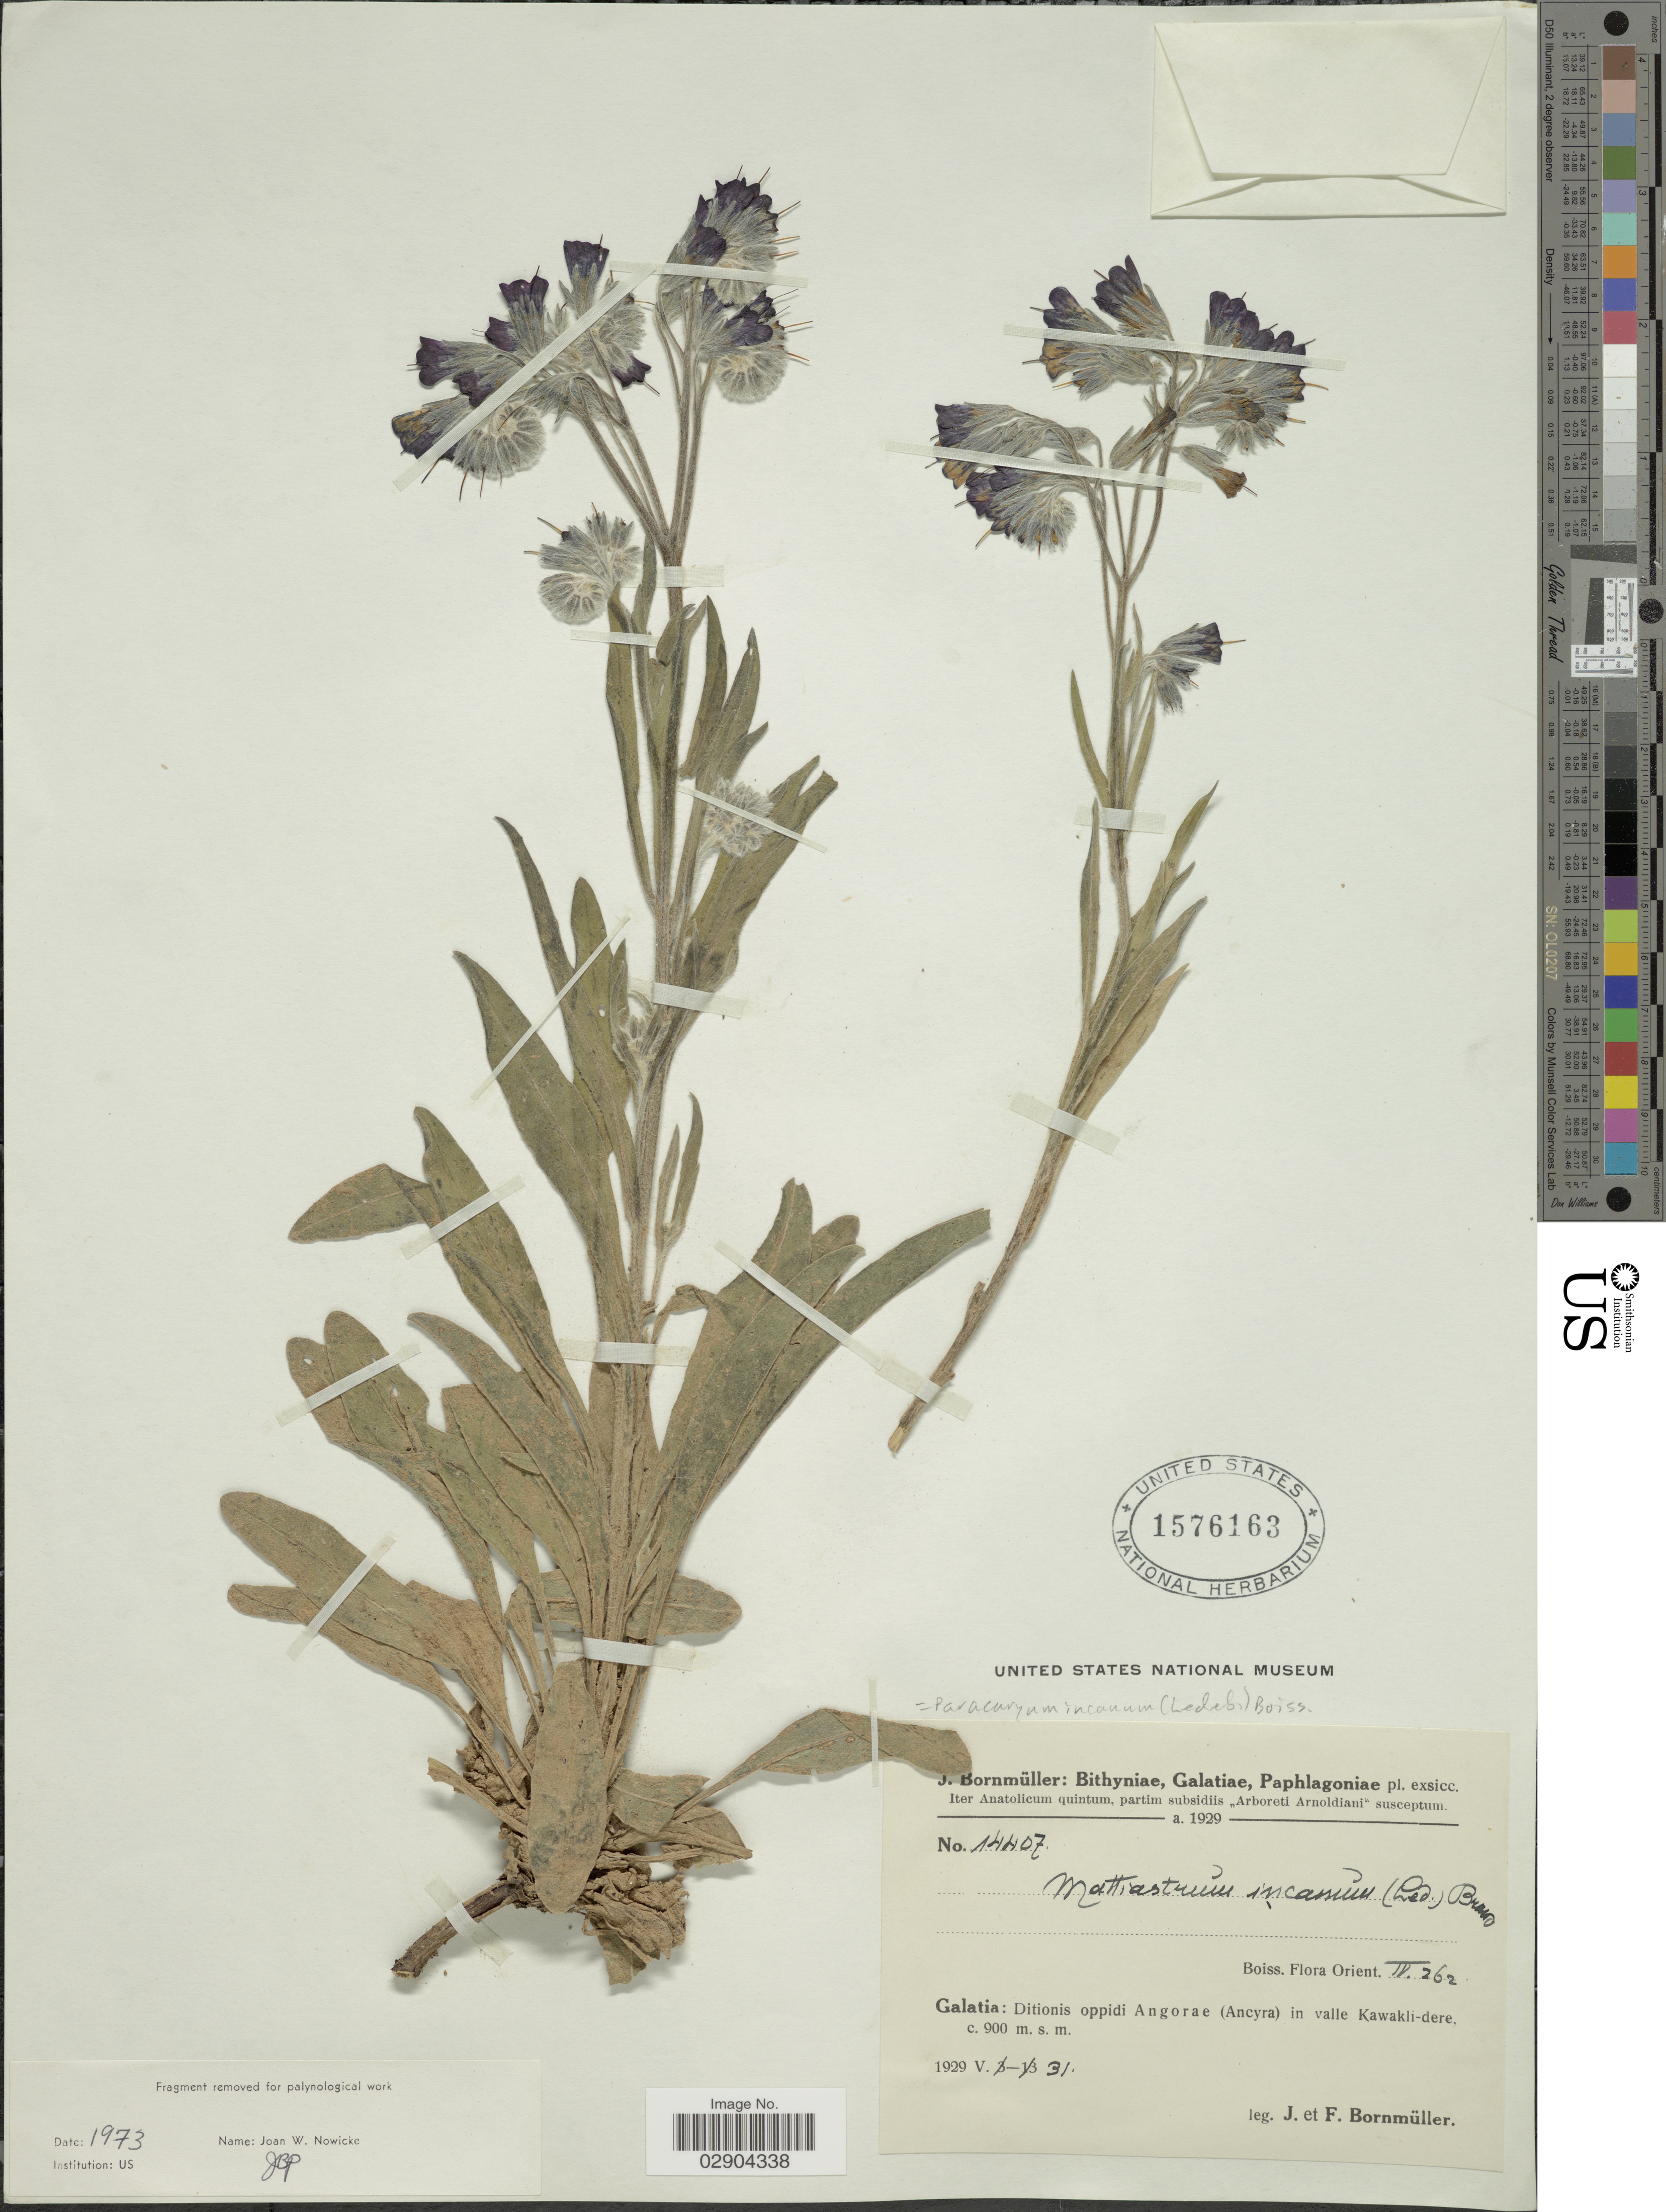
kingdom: Plantae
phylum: Tracheophyta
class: Magnoliopsida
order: Boraginales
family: Boraginaceae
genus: Mattiastrum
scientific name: Mattiastrum incanum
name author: Brand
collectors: J. Bornmüller & F. Bornmüller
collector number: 14407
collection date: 1929-05-31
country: Turkey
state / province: Ankara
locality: Galatia: Ditionis oppidi Angorae (Ancyra) in valle Kawakli-dere.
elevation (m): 900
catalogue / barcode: US 1576163